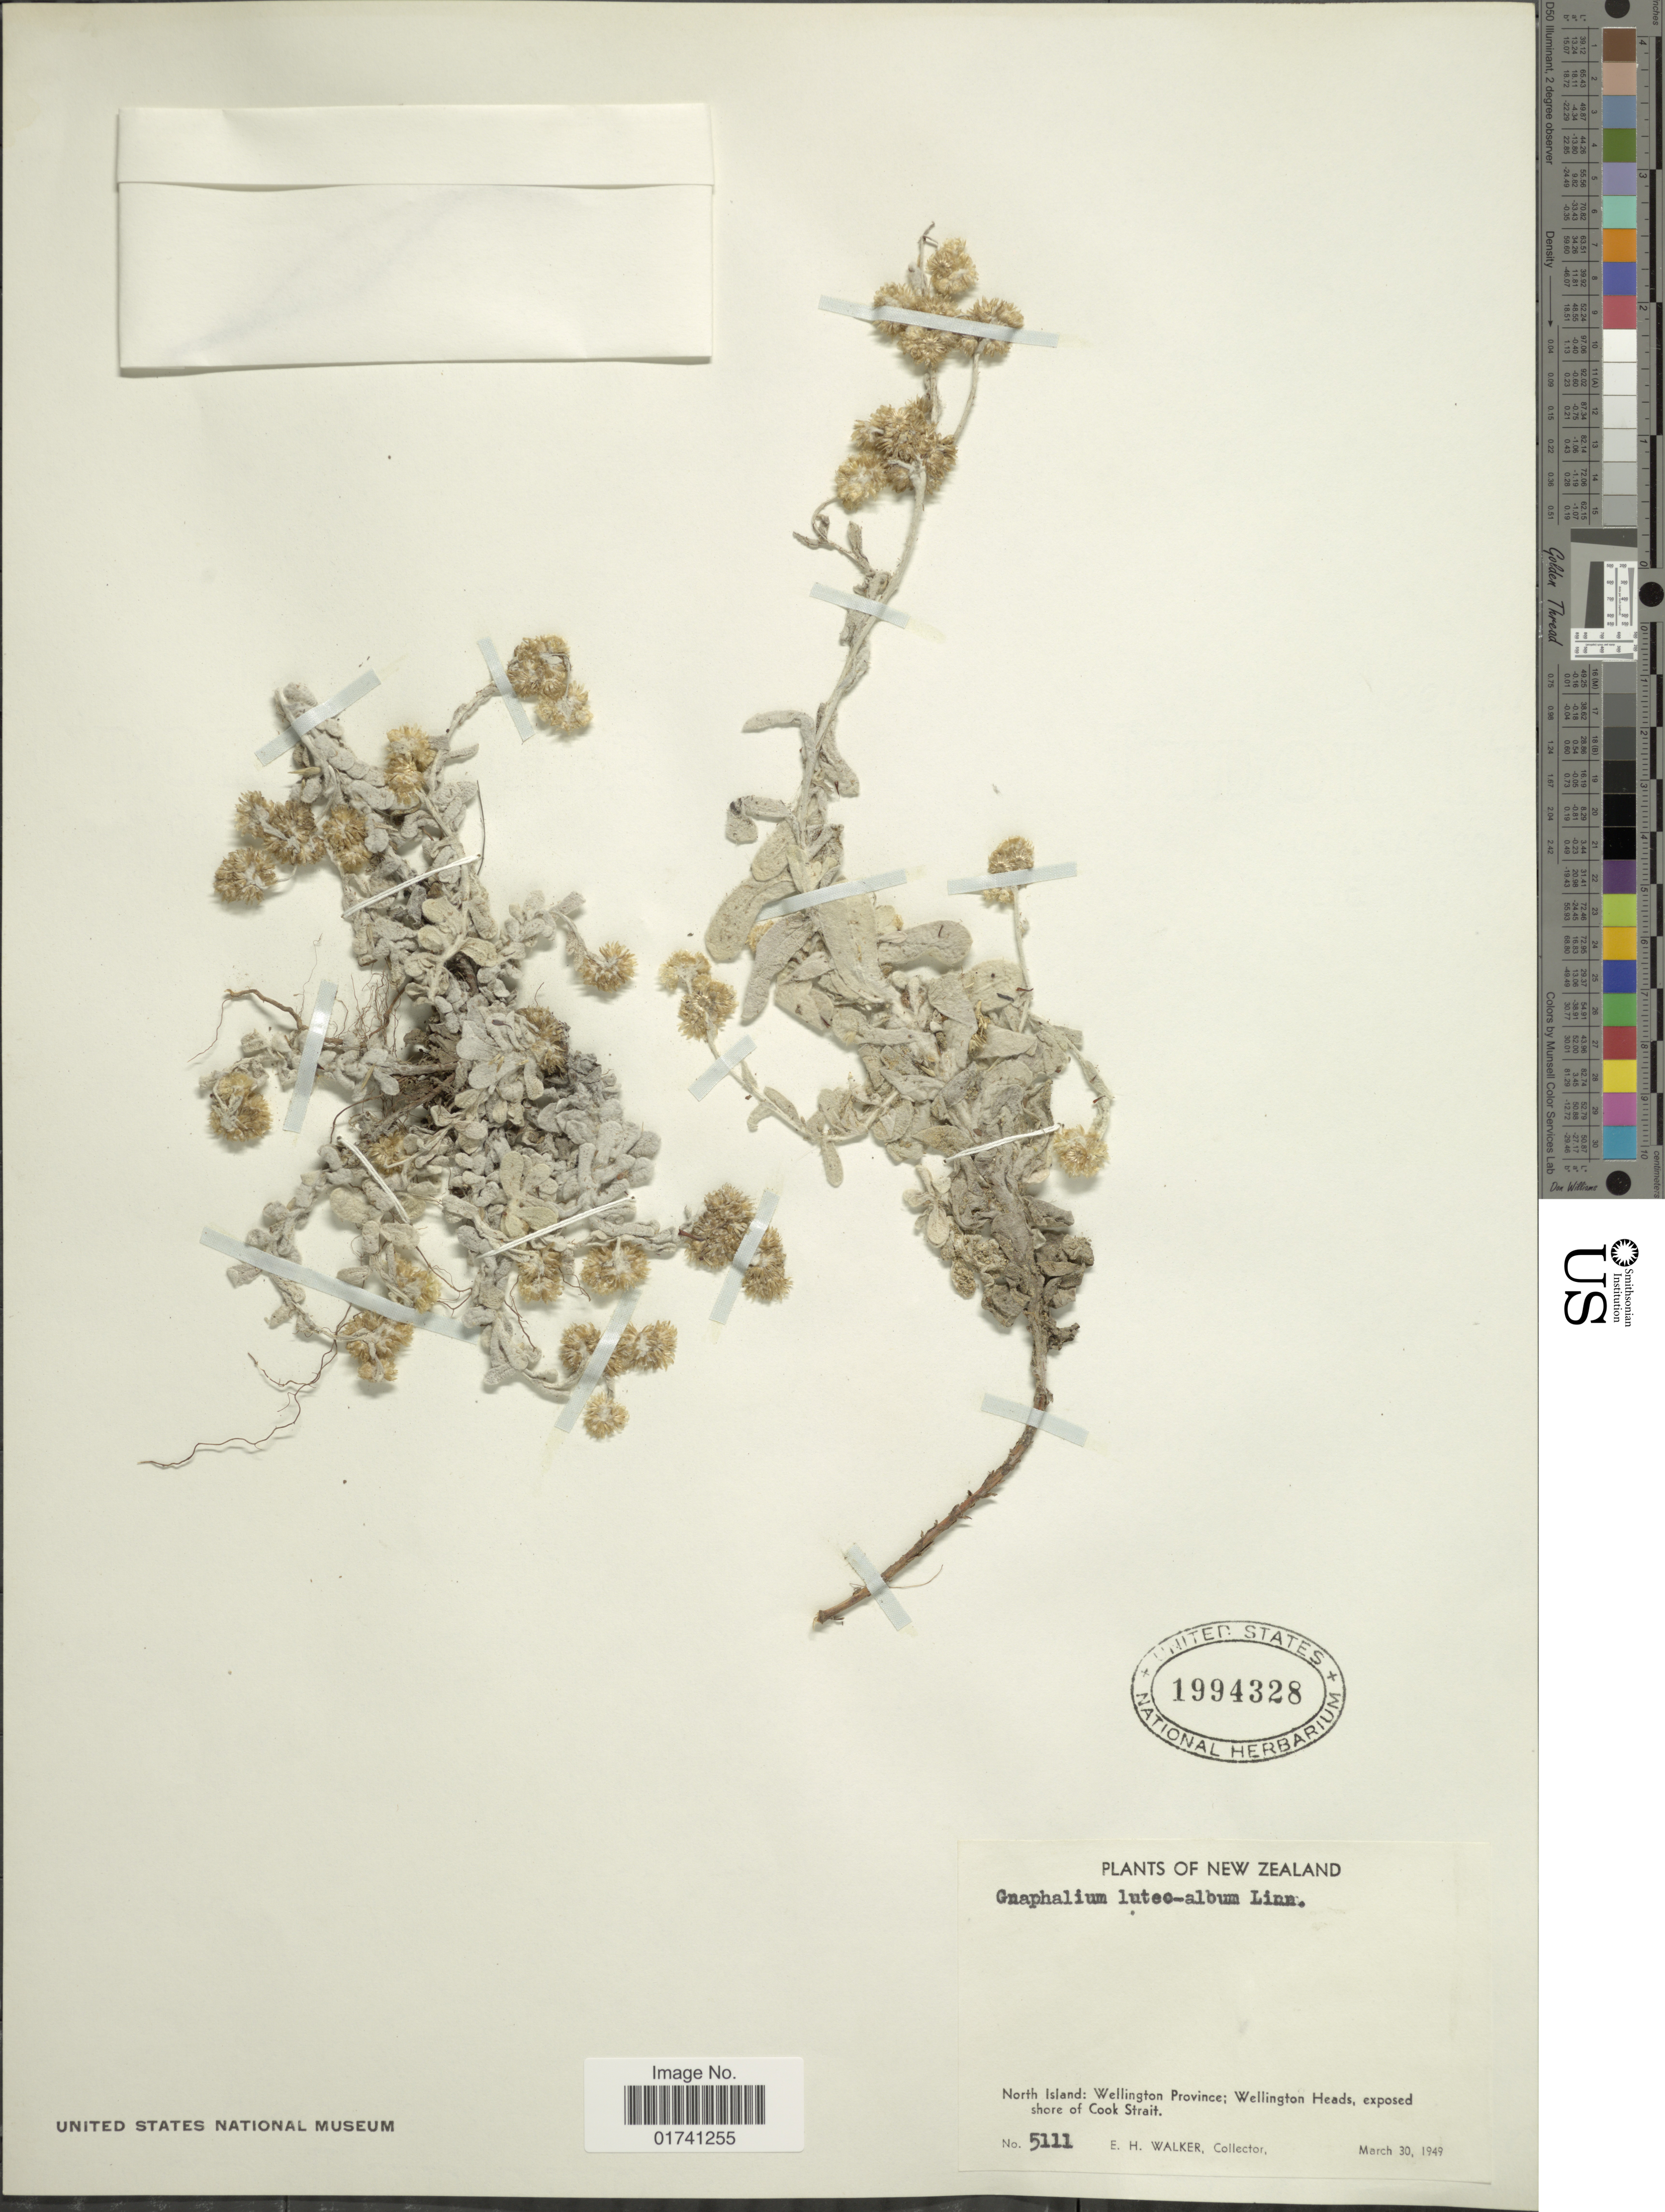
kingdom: Plantae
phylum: Tracheophyta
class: Magnoliopsida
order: Asterales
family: Asteraceae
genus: Laphangium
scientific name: Laphangium luteoalbum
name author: (L.) Tzvelev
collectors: E. H. Walker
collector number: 5111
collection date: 1949-03-30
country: New Zealand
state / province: Wellington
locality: North Island. Wellington Heads, exposed shore of Cook Strait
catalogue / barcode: US 1994328